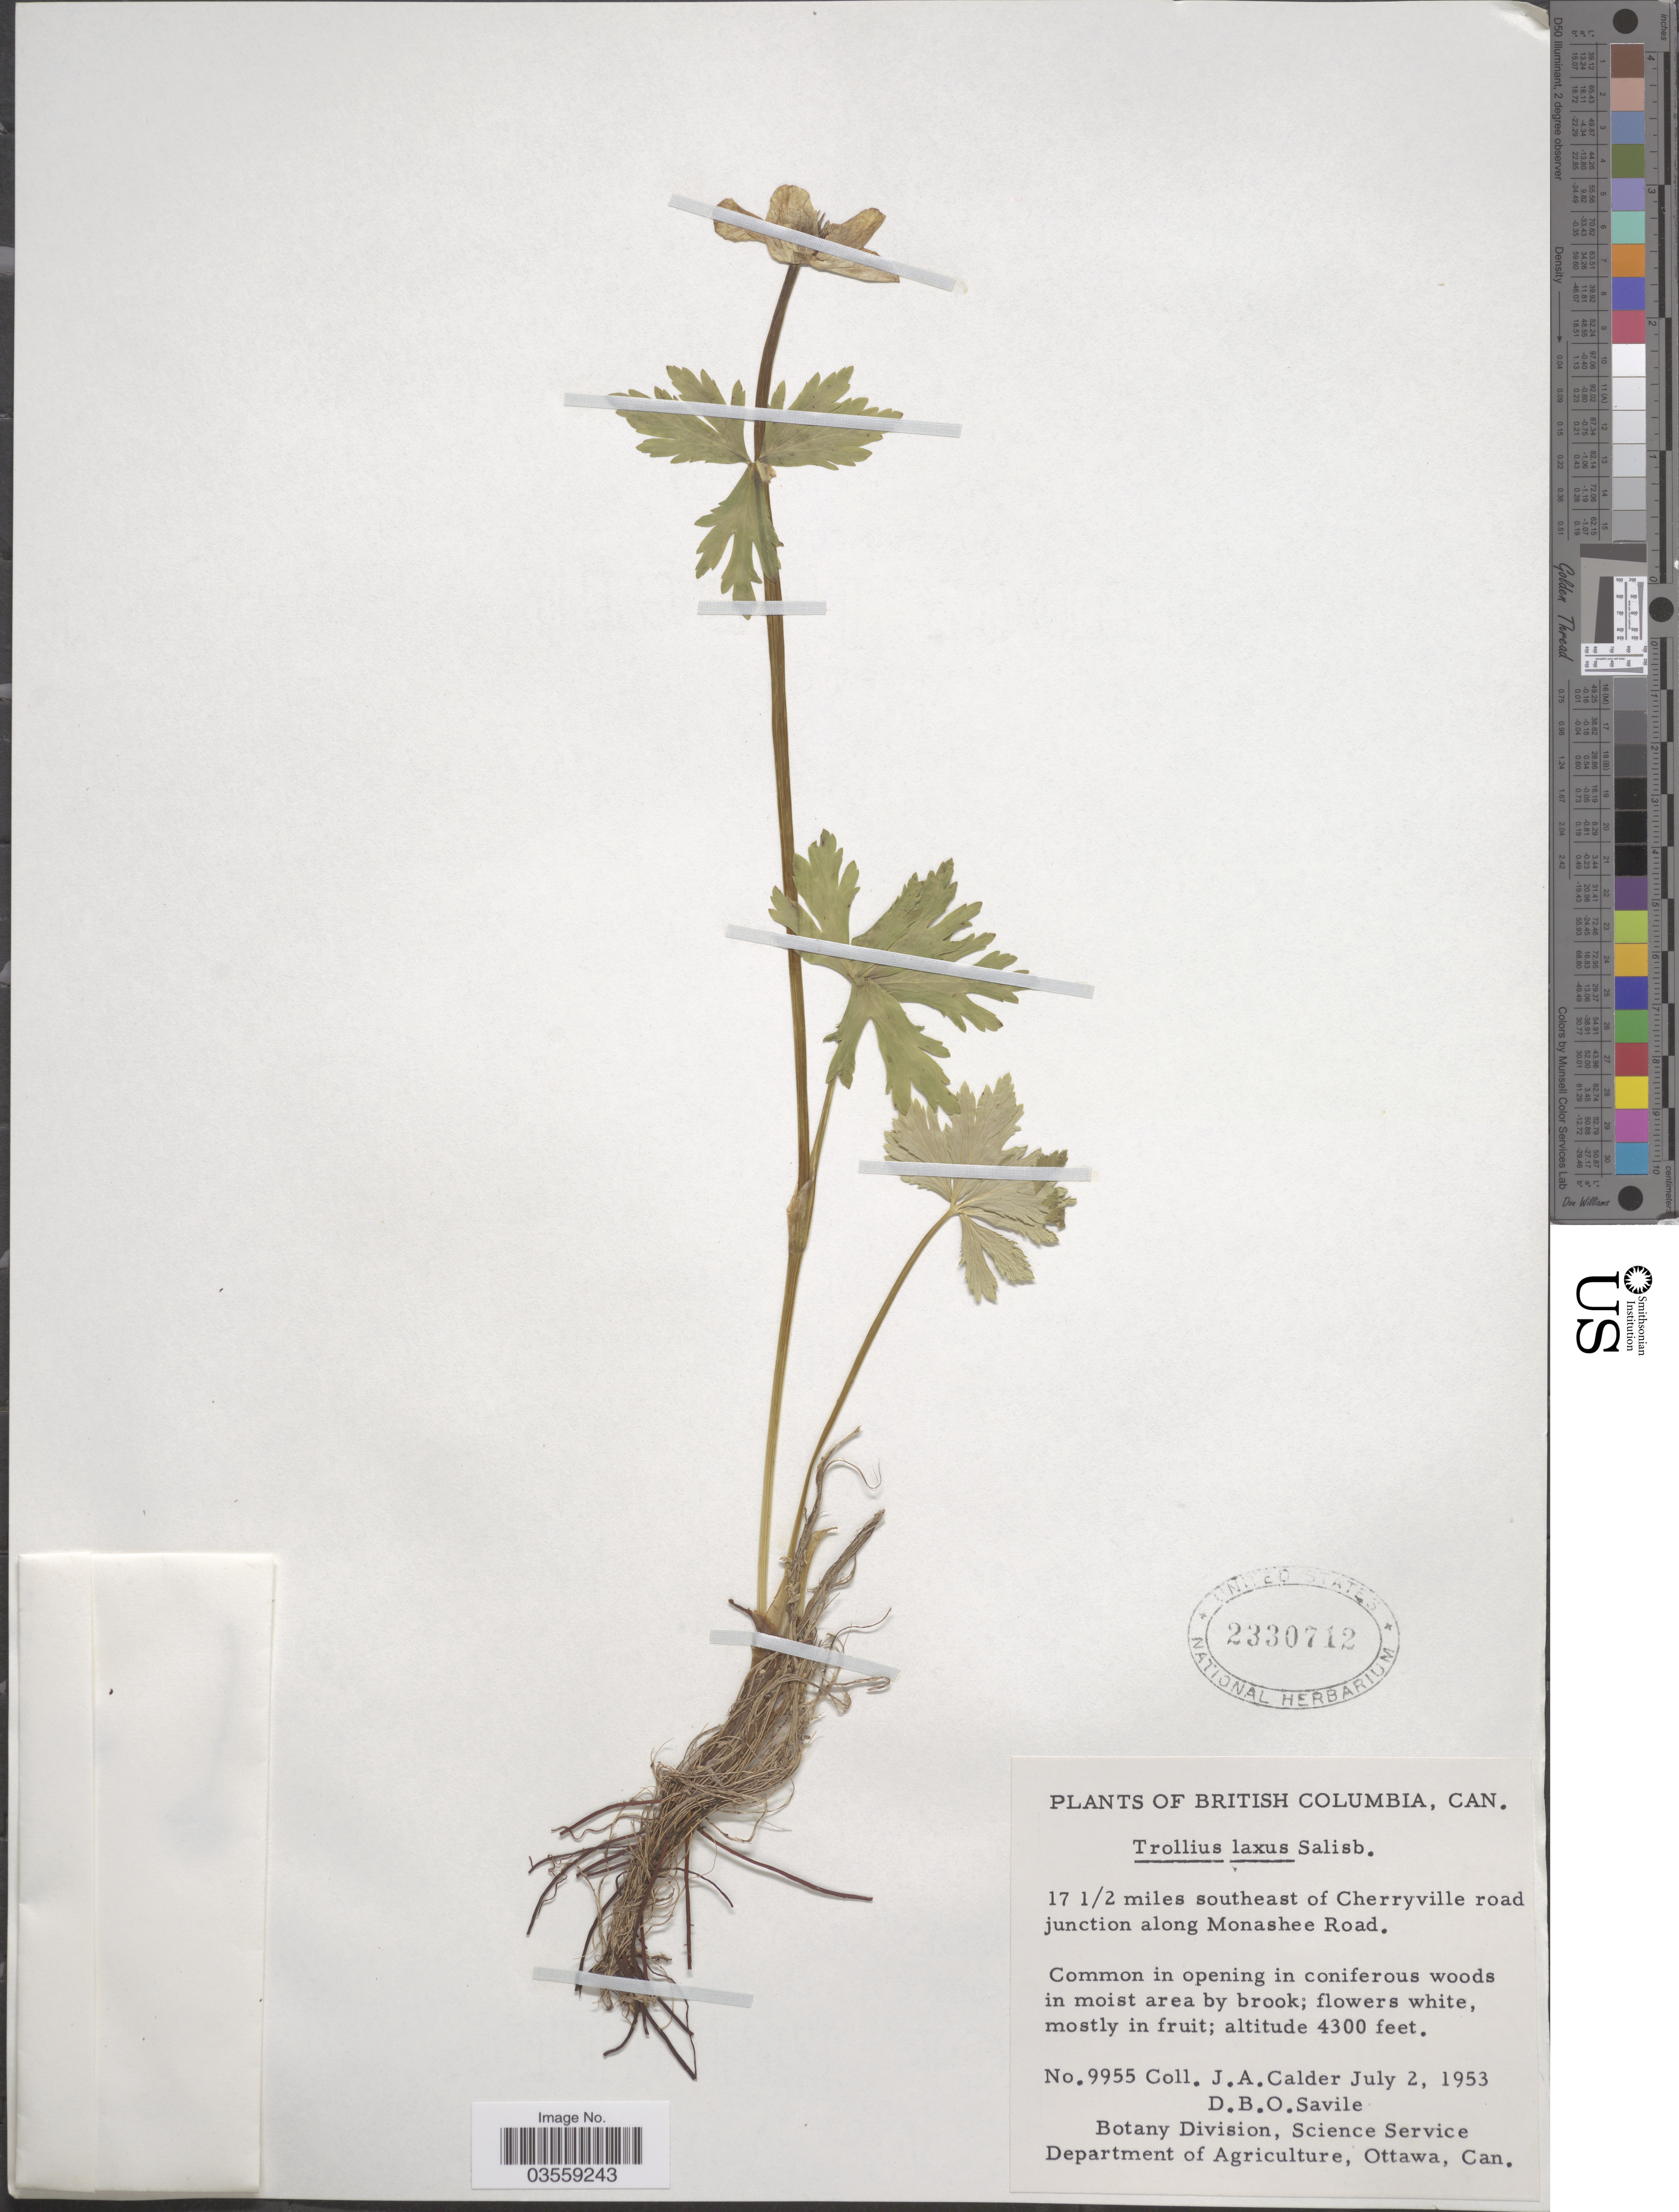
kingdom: Plantae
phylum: Tracheophyta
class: Magnoliopsida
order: Ranunculales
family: Ranunculaceae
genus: Trollius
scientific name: Trollius laxus var. albiflorus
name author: A. Gray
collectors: J. A. Calder & D. Savile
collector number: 9955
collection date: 1953-07-02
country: Canada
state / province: British Columbia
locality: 17½ miles southeast of Cherryville road junction along Monashee Road.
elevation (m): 1311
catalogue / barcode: US 2330712